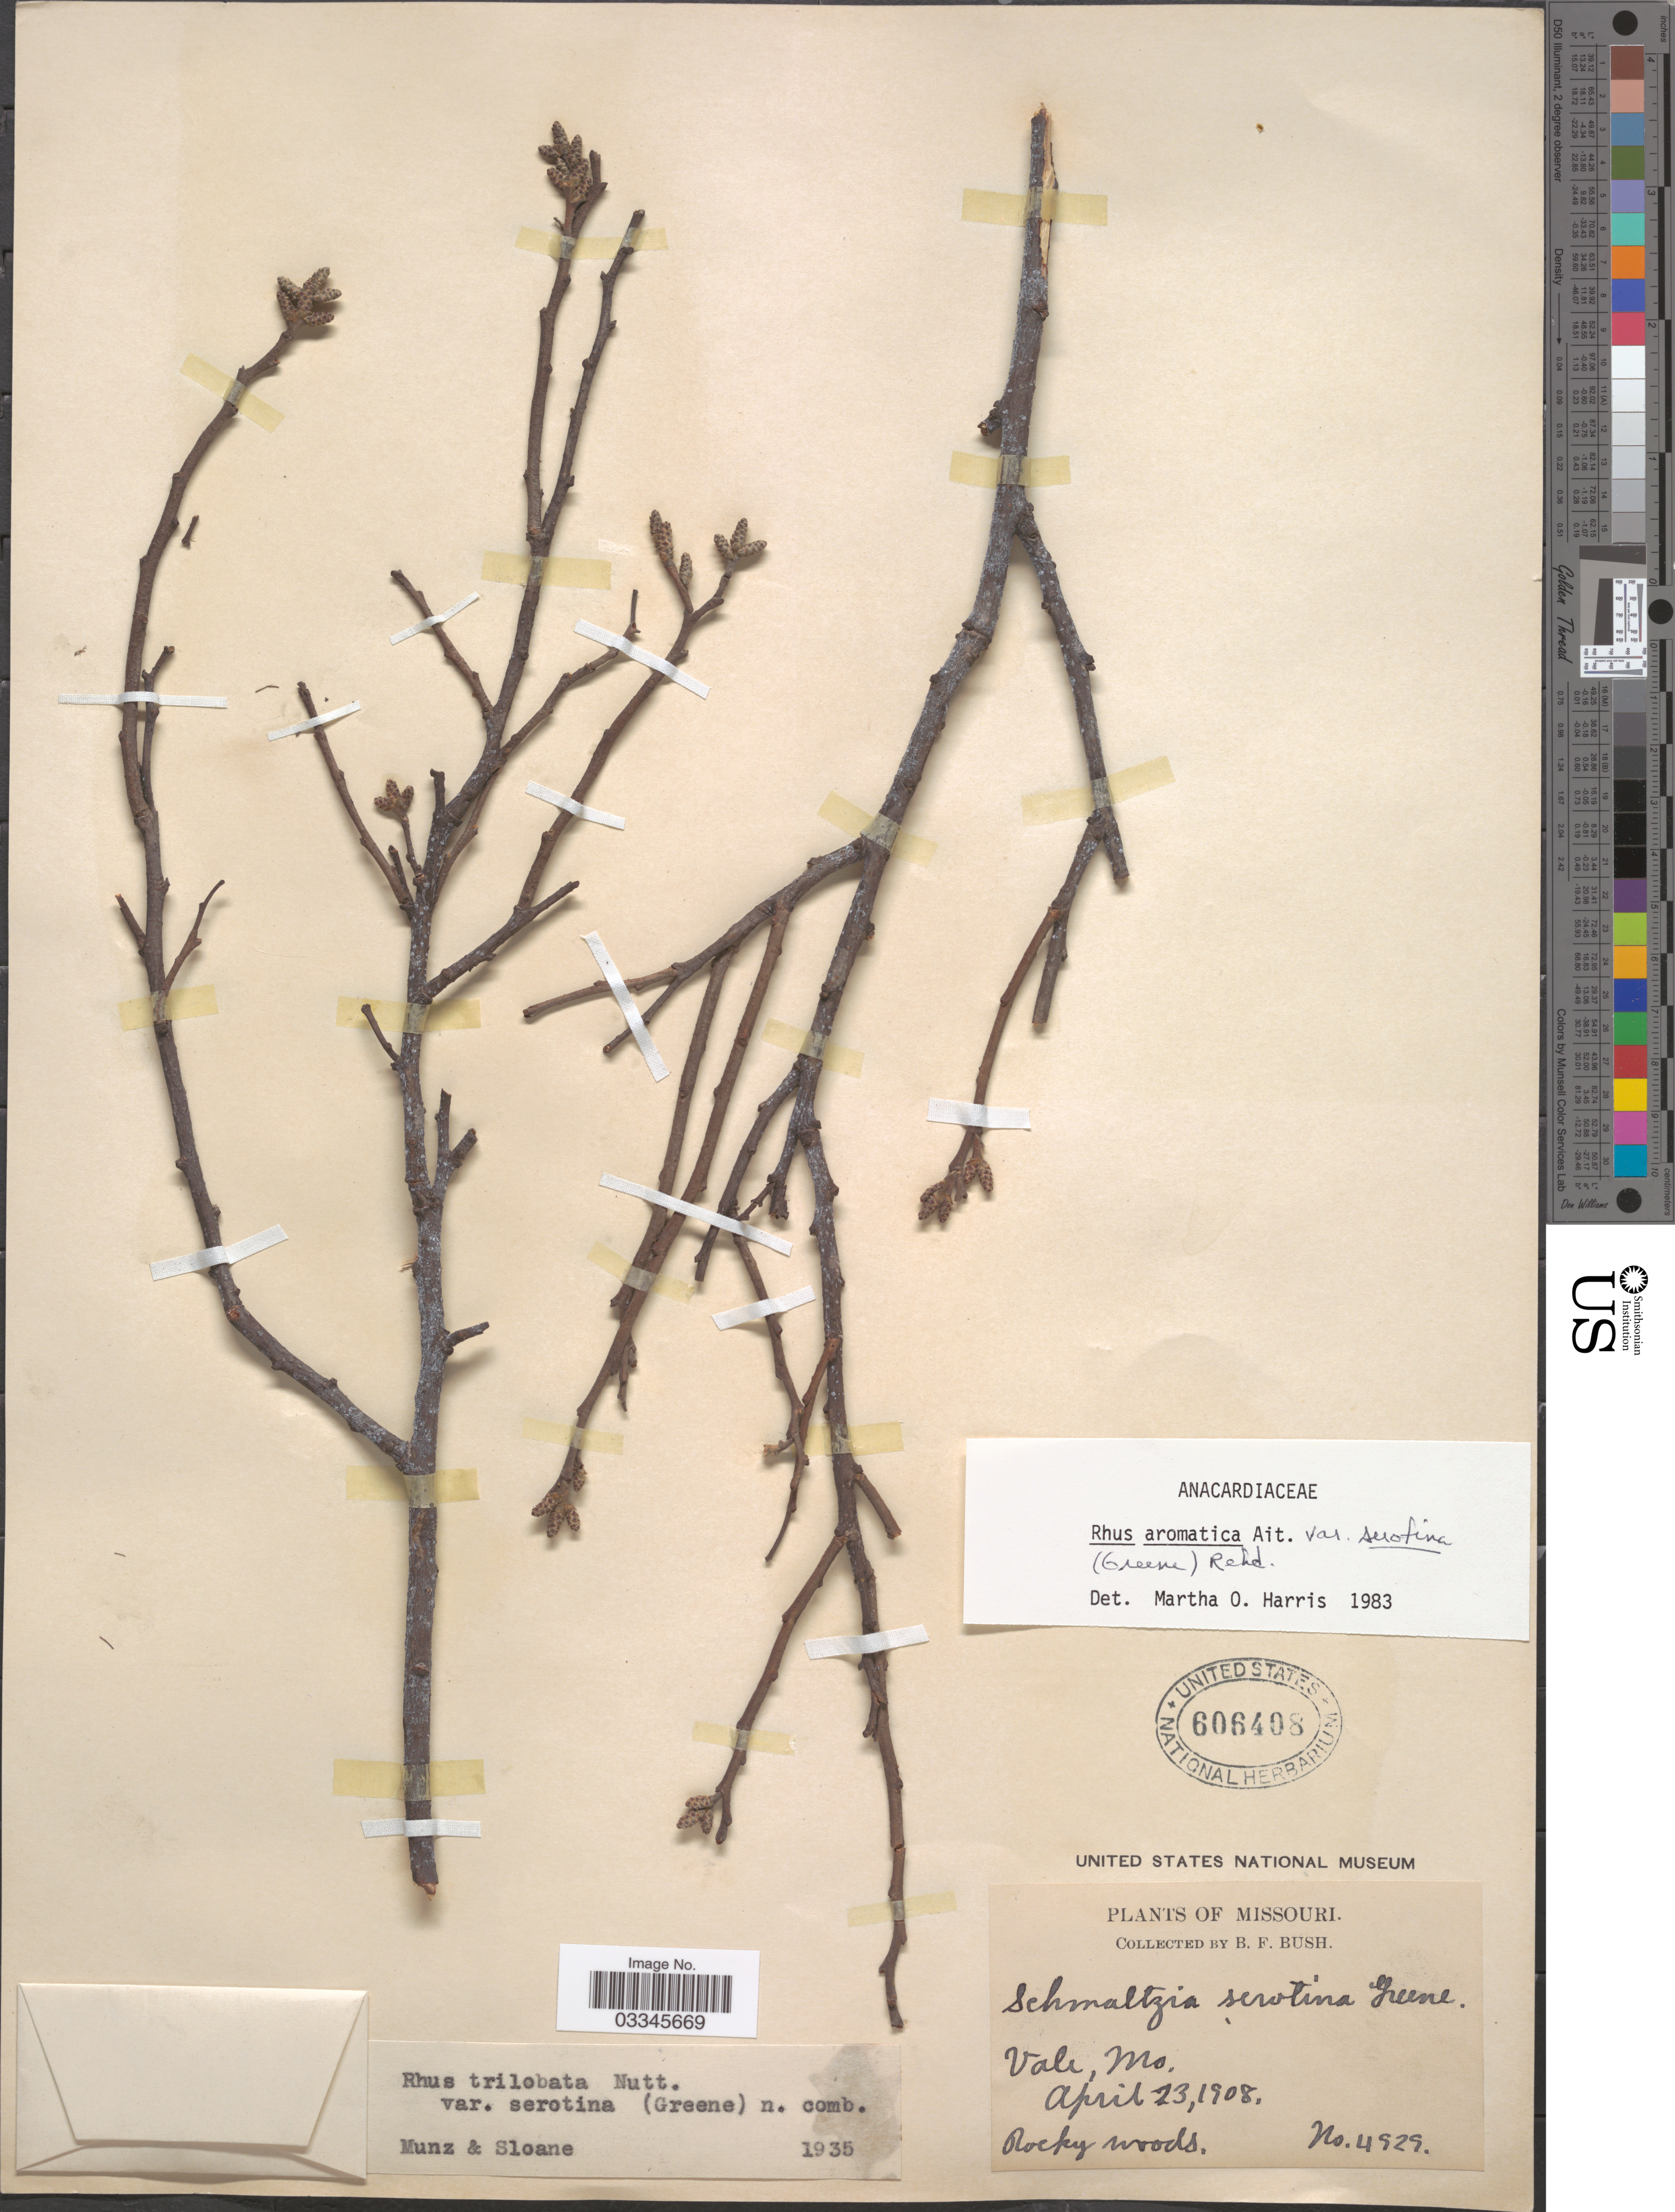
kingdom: Plantae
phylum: Tracheophyta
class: Magnoliopsida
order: Sapindales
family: Anacardiaceae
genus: Rhus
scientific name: Rhus aromatica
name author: Aiton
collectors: B. F. Bush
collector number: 4929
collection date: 1908-04-23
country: United States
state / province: Missouri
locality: Vale.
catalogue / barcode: US 606408